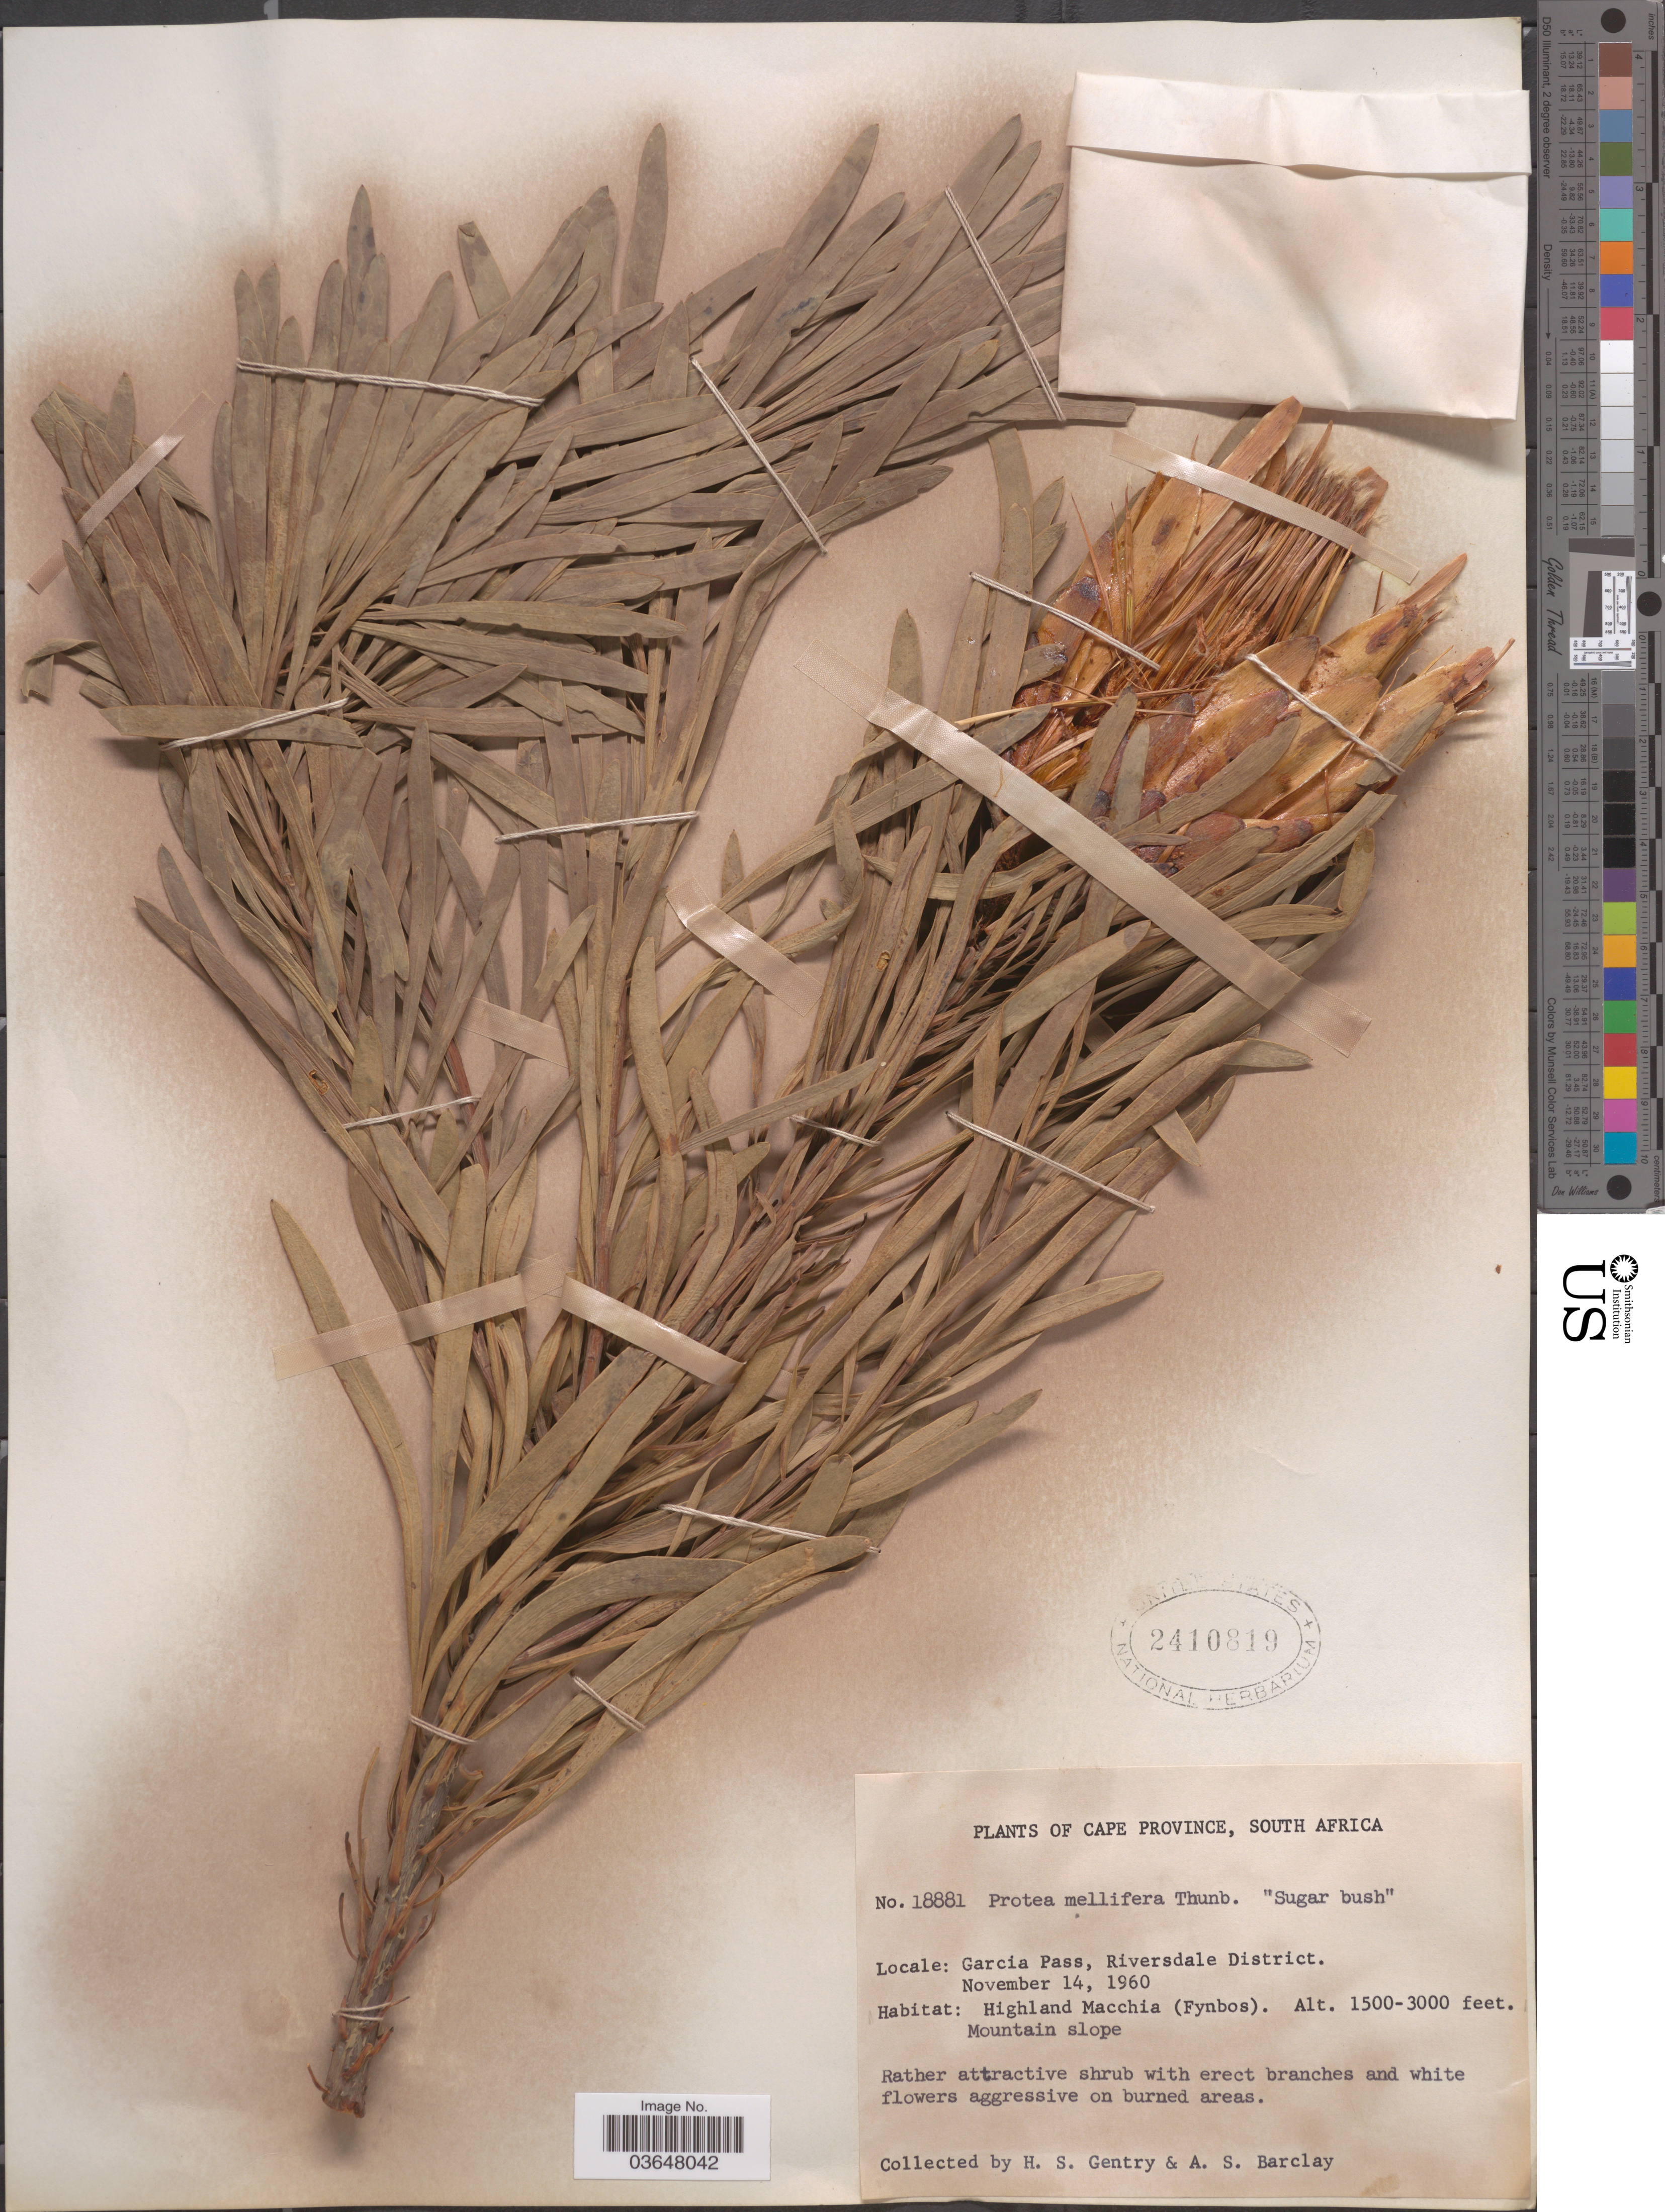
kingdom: Plantae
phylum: Tracheophyta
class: Magnoliopsida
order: Proteales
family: Proteaceae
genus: Protea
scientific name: Protea mellifera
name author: Thunb.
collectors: H. S. Gentry & A. S. Barclay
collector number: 18881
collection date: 1960-11-14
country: South Africa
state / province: Western Cape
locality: Garcia Pass, Riversdale District.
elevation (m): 457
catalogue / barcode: US 2410819